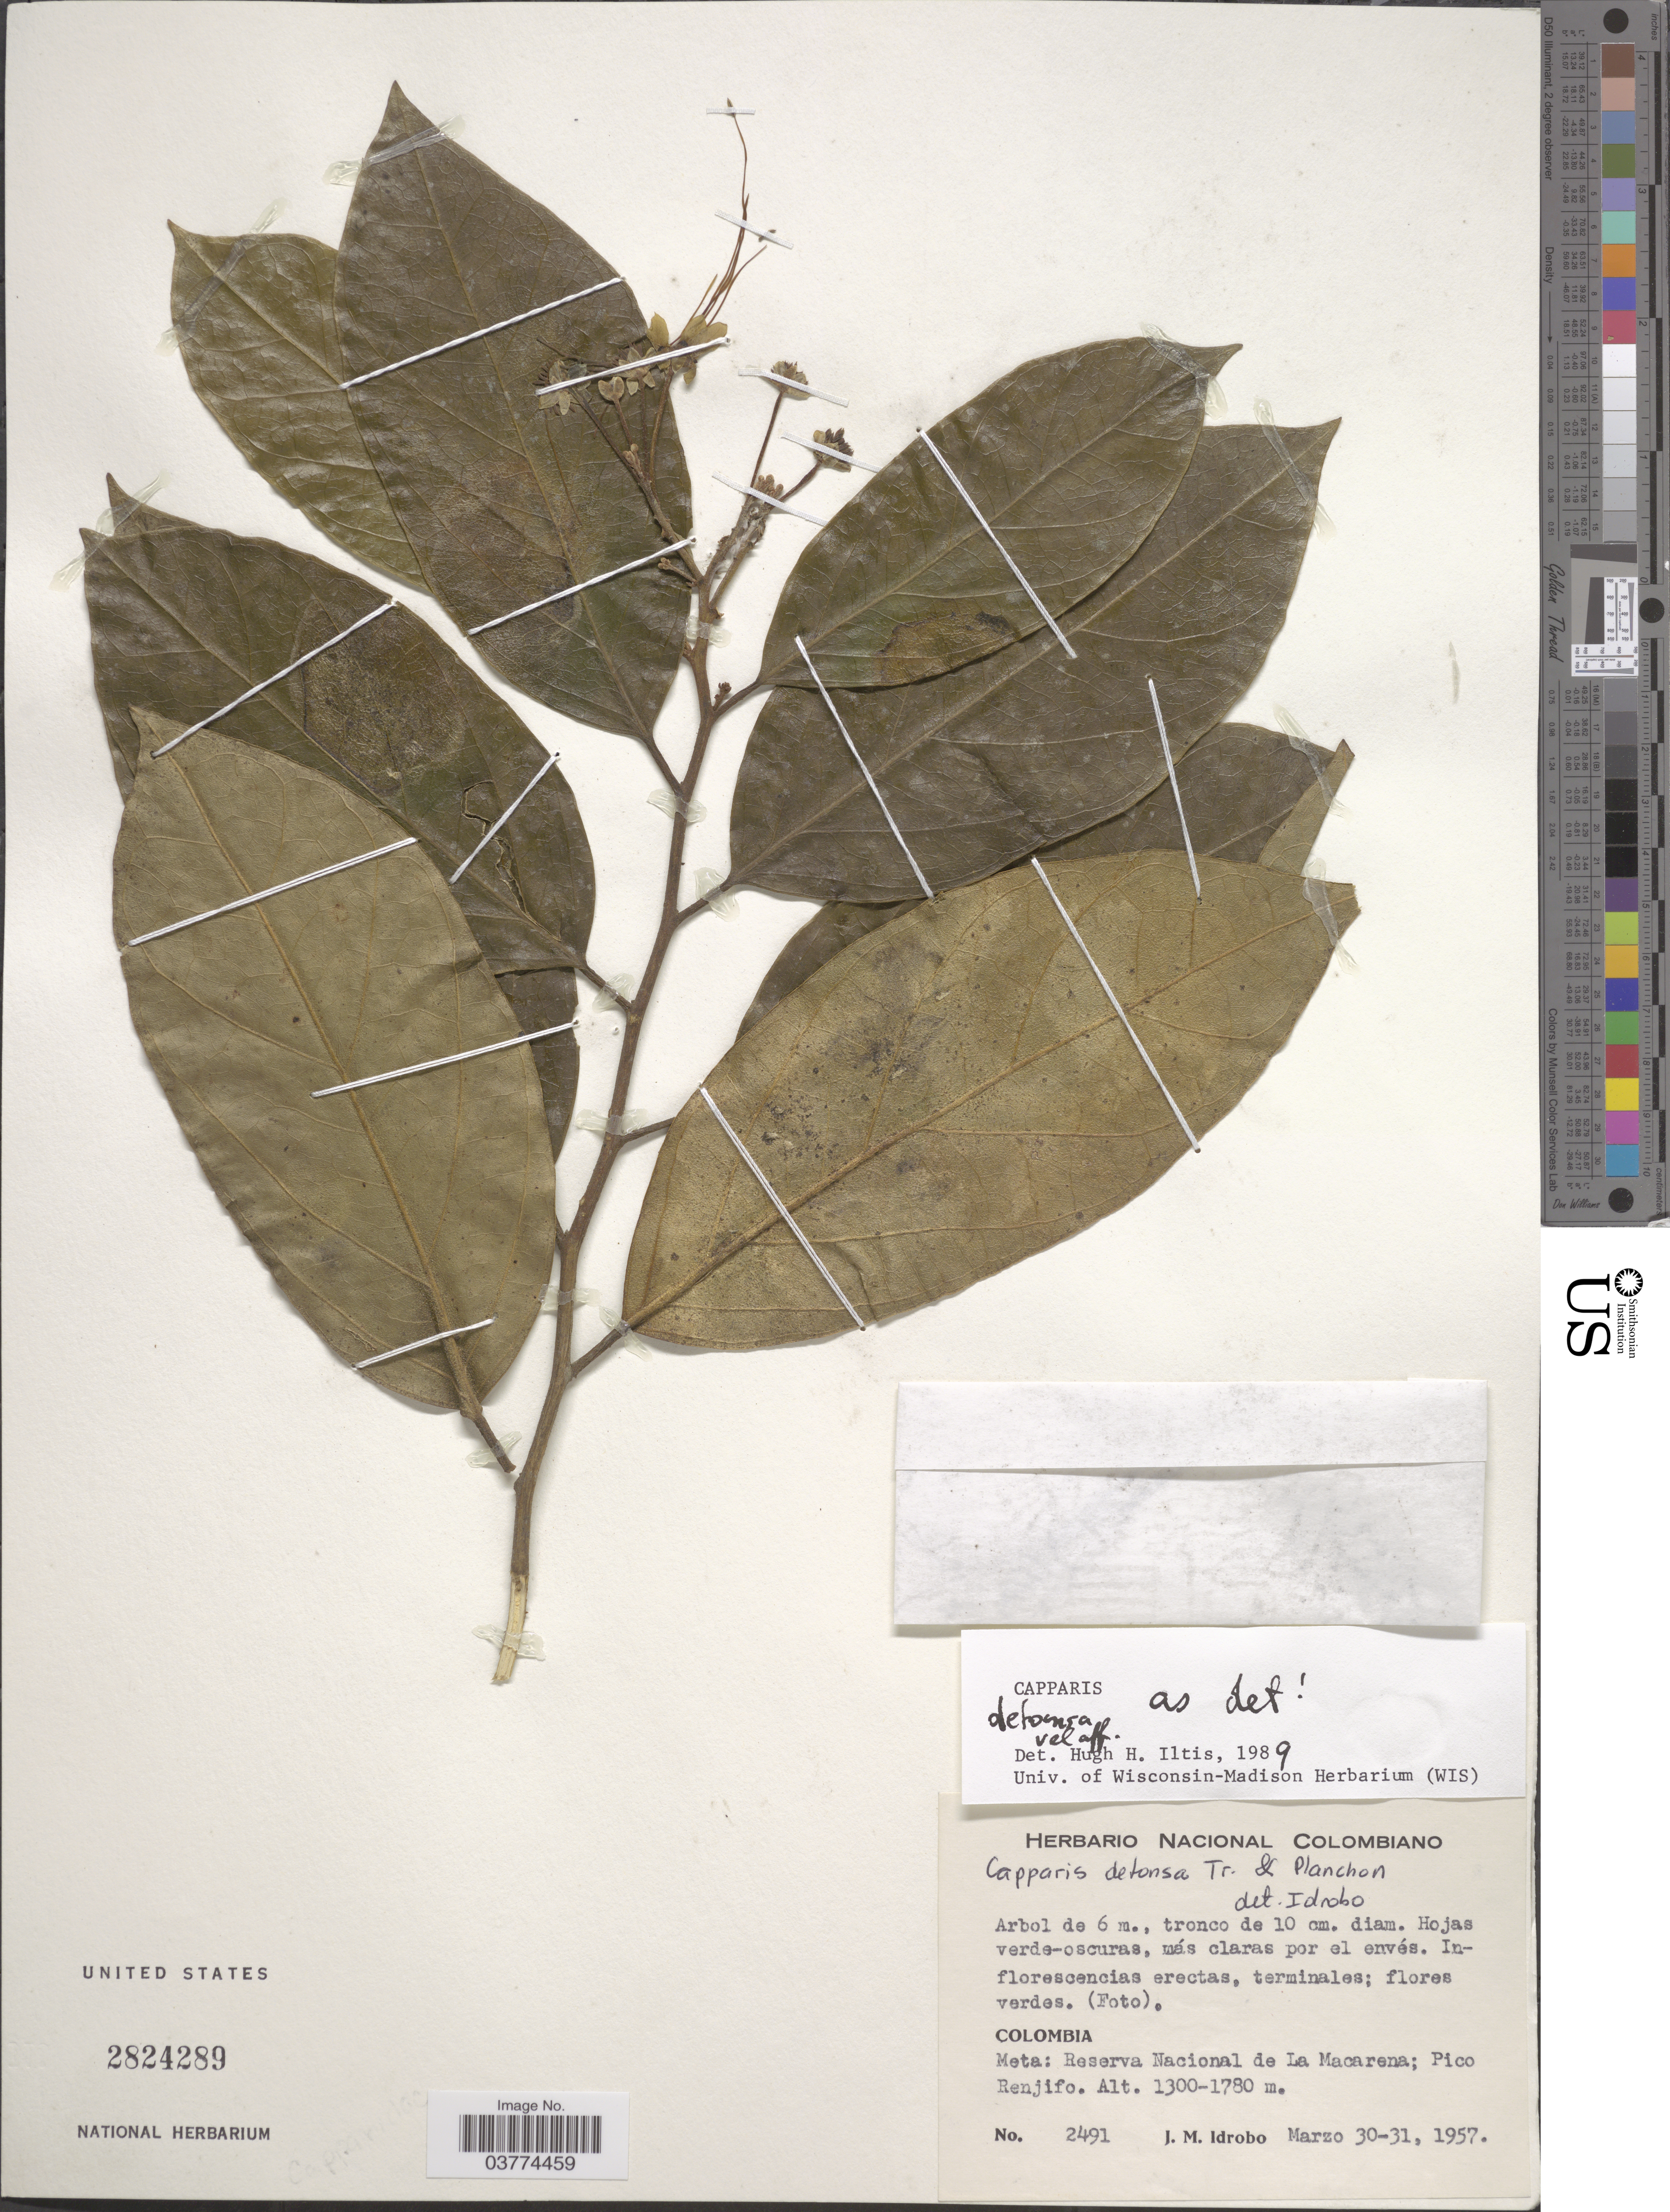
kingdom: Plantae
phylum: Tracheophyta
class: Magnoliopsida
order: Brassicales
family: Capparaceae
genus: Preslianthus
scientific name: Preslianthus detonsus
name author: (Triana & Planch.) Cornejo & Iltis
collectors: J. M. Idrobo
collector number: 2491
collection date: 1957-03-30/1957-03-31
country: Colombia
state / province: Meta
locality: Reserva Nacional de La Macarena; Pico Renjifo.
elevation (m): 1300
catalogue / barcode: US 2824289